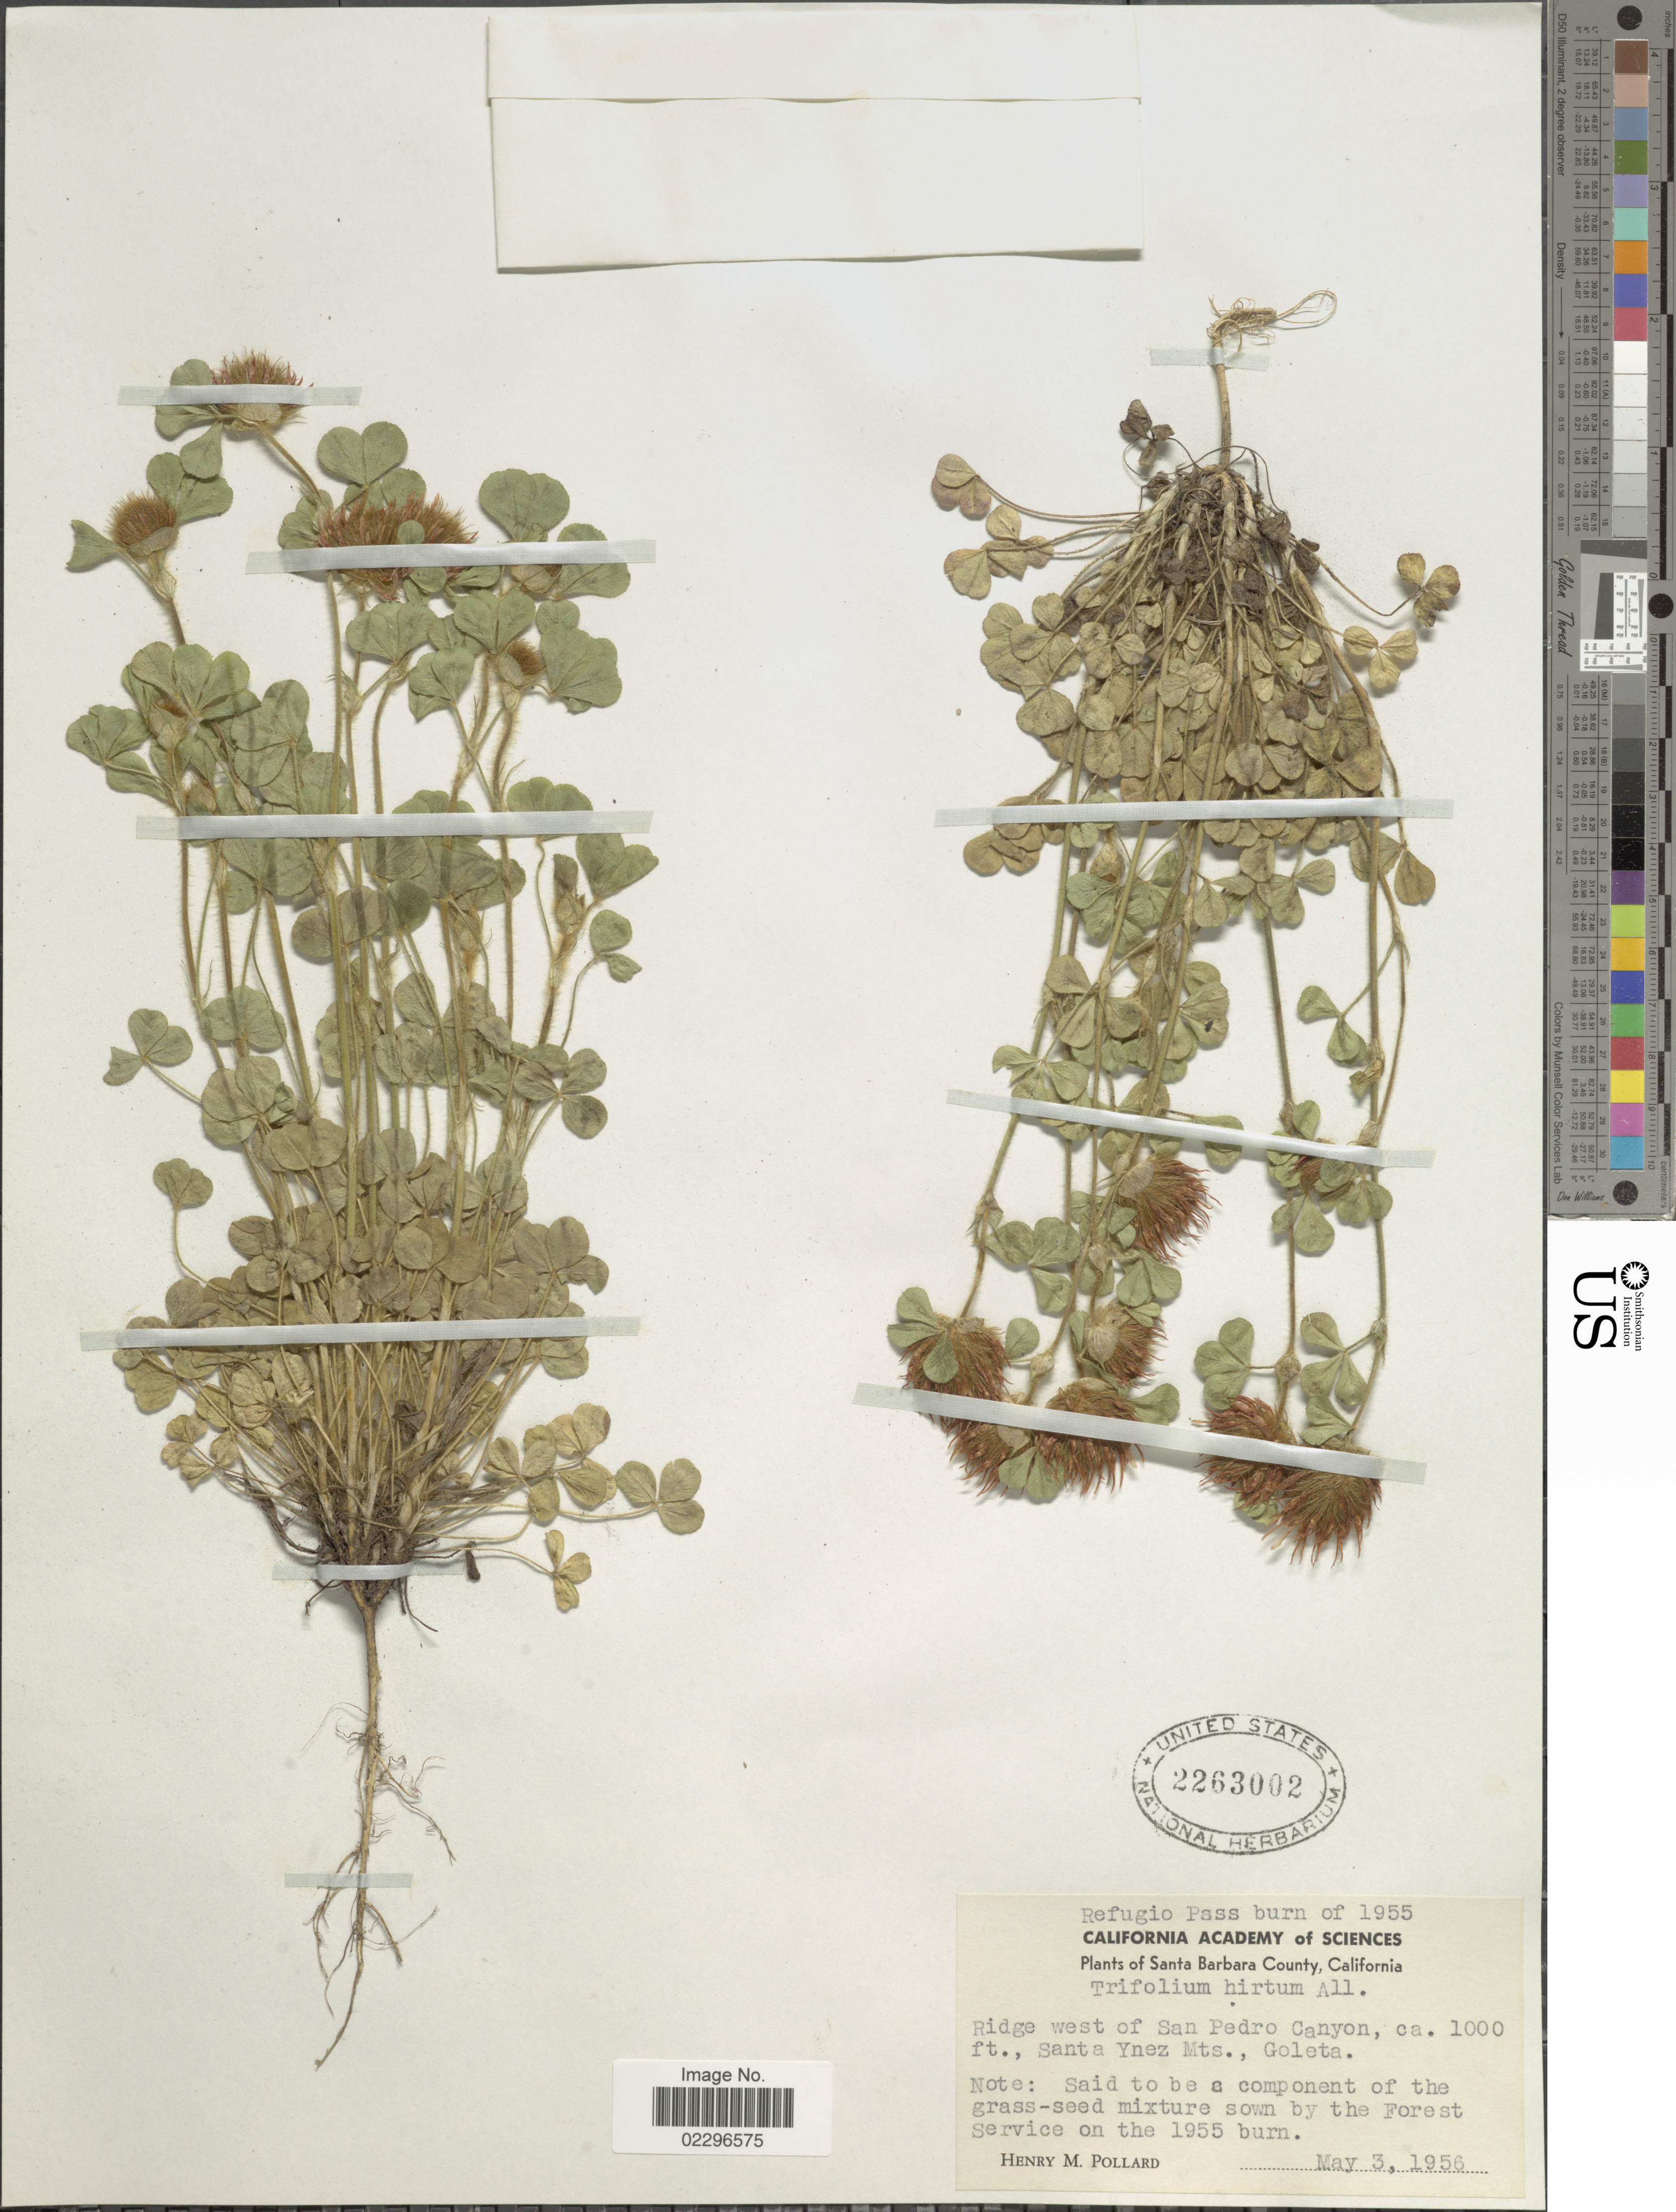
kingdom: Plantae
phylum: Tracheophyta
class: Magnoliopsida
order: Fabales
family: Fabaceae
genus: Trifolium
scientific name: Trifolium hirtum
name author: All.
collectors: H. M. Pollard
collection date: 1956-05-03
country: United States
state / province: California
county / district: Santa Barbara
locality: Santa Barbara County, California, Ridge west of San Pedro Canyon, Santa Ynez Mts., Goleta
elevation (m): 305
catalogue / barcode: US 2263002